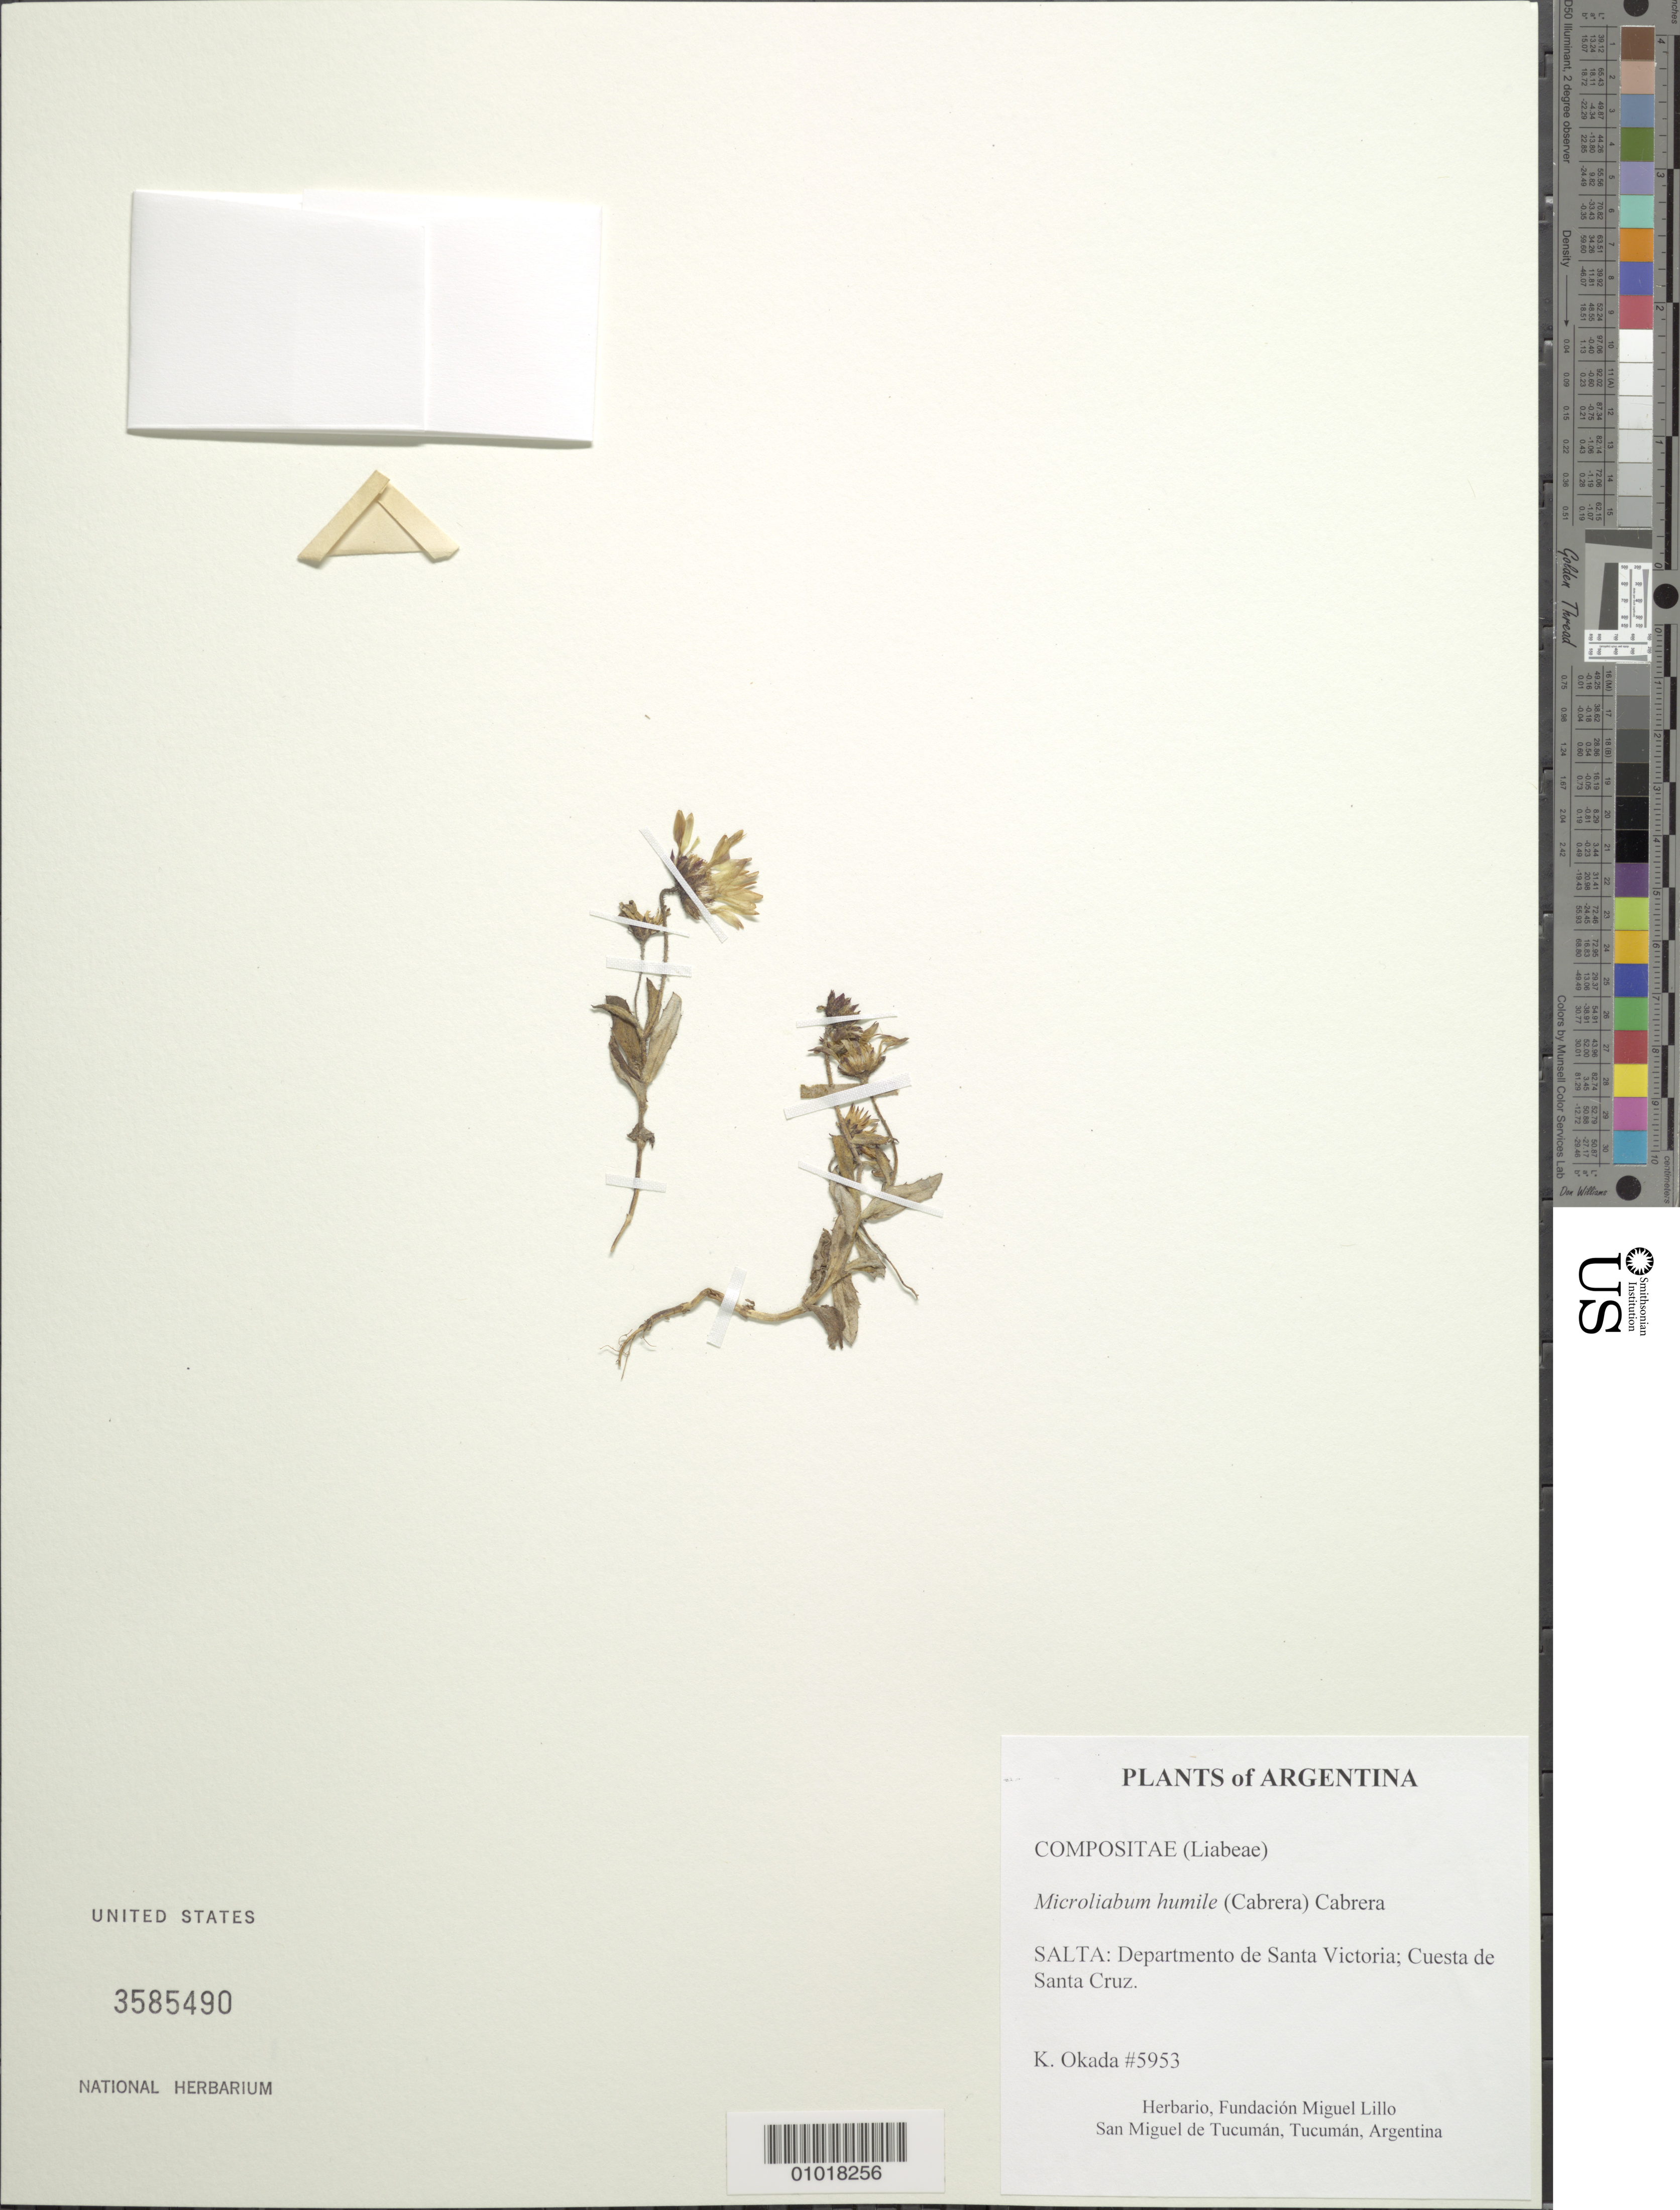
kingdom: Plantae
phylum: Tracheophyta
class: Magnoliopsida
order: Asterales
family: Asteraceae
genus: Microliabum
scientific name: Microliabum humile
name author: (Cabrera) Cabrera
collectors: K. Okada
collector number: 5953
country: Argentina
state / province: Salta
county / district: Dept. de Santa Victoria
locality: Cuesta de Santa Cruz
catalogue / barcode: US 3585490